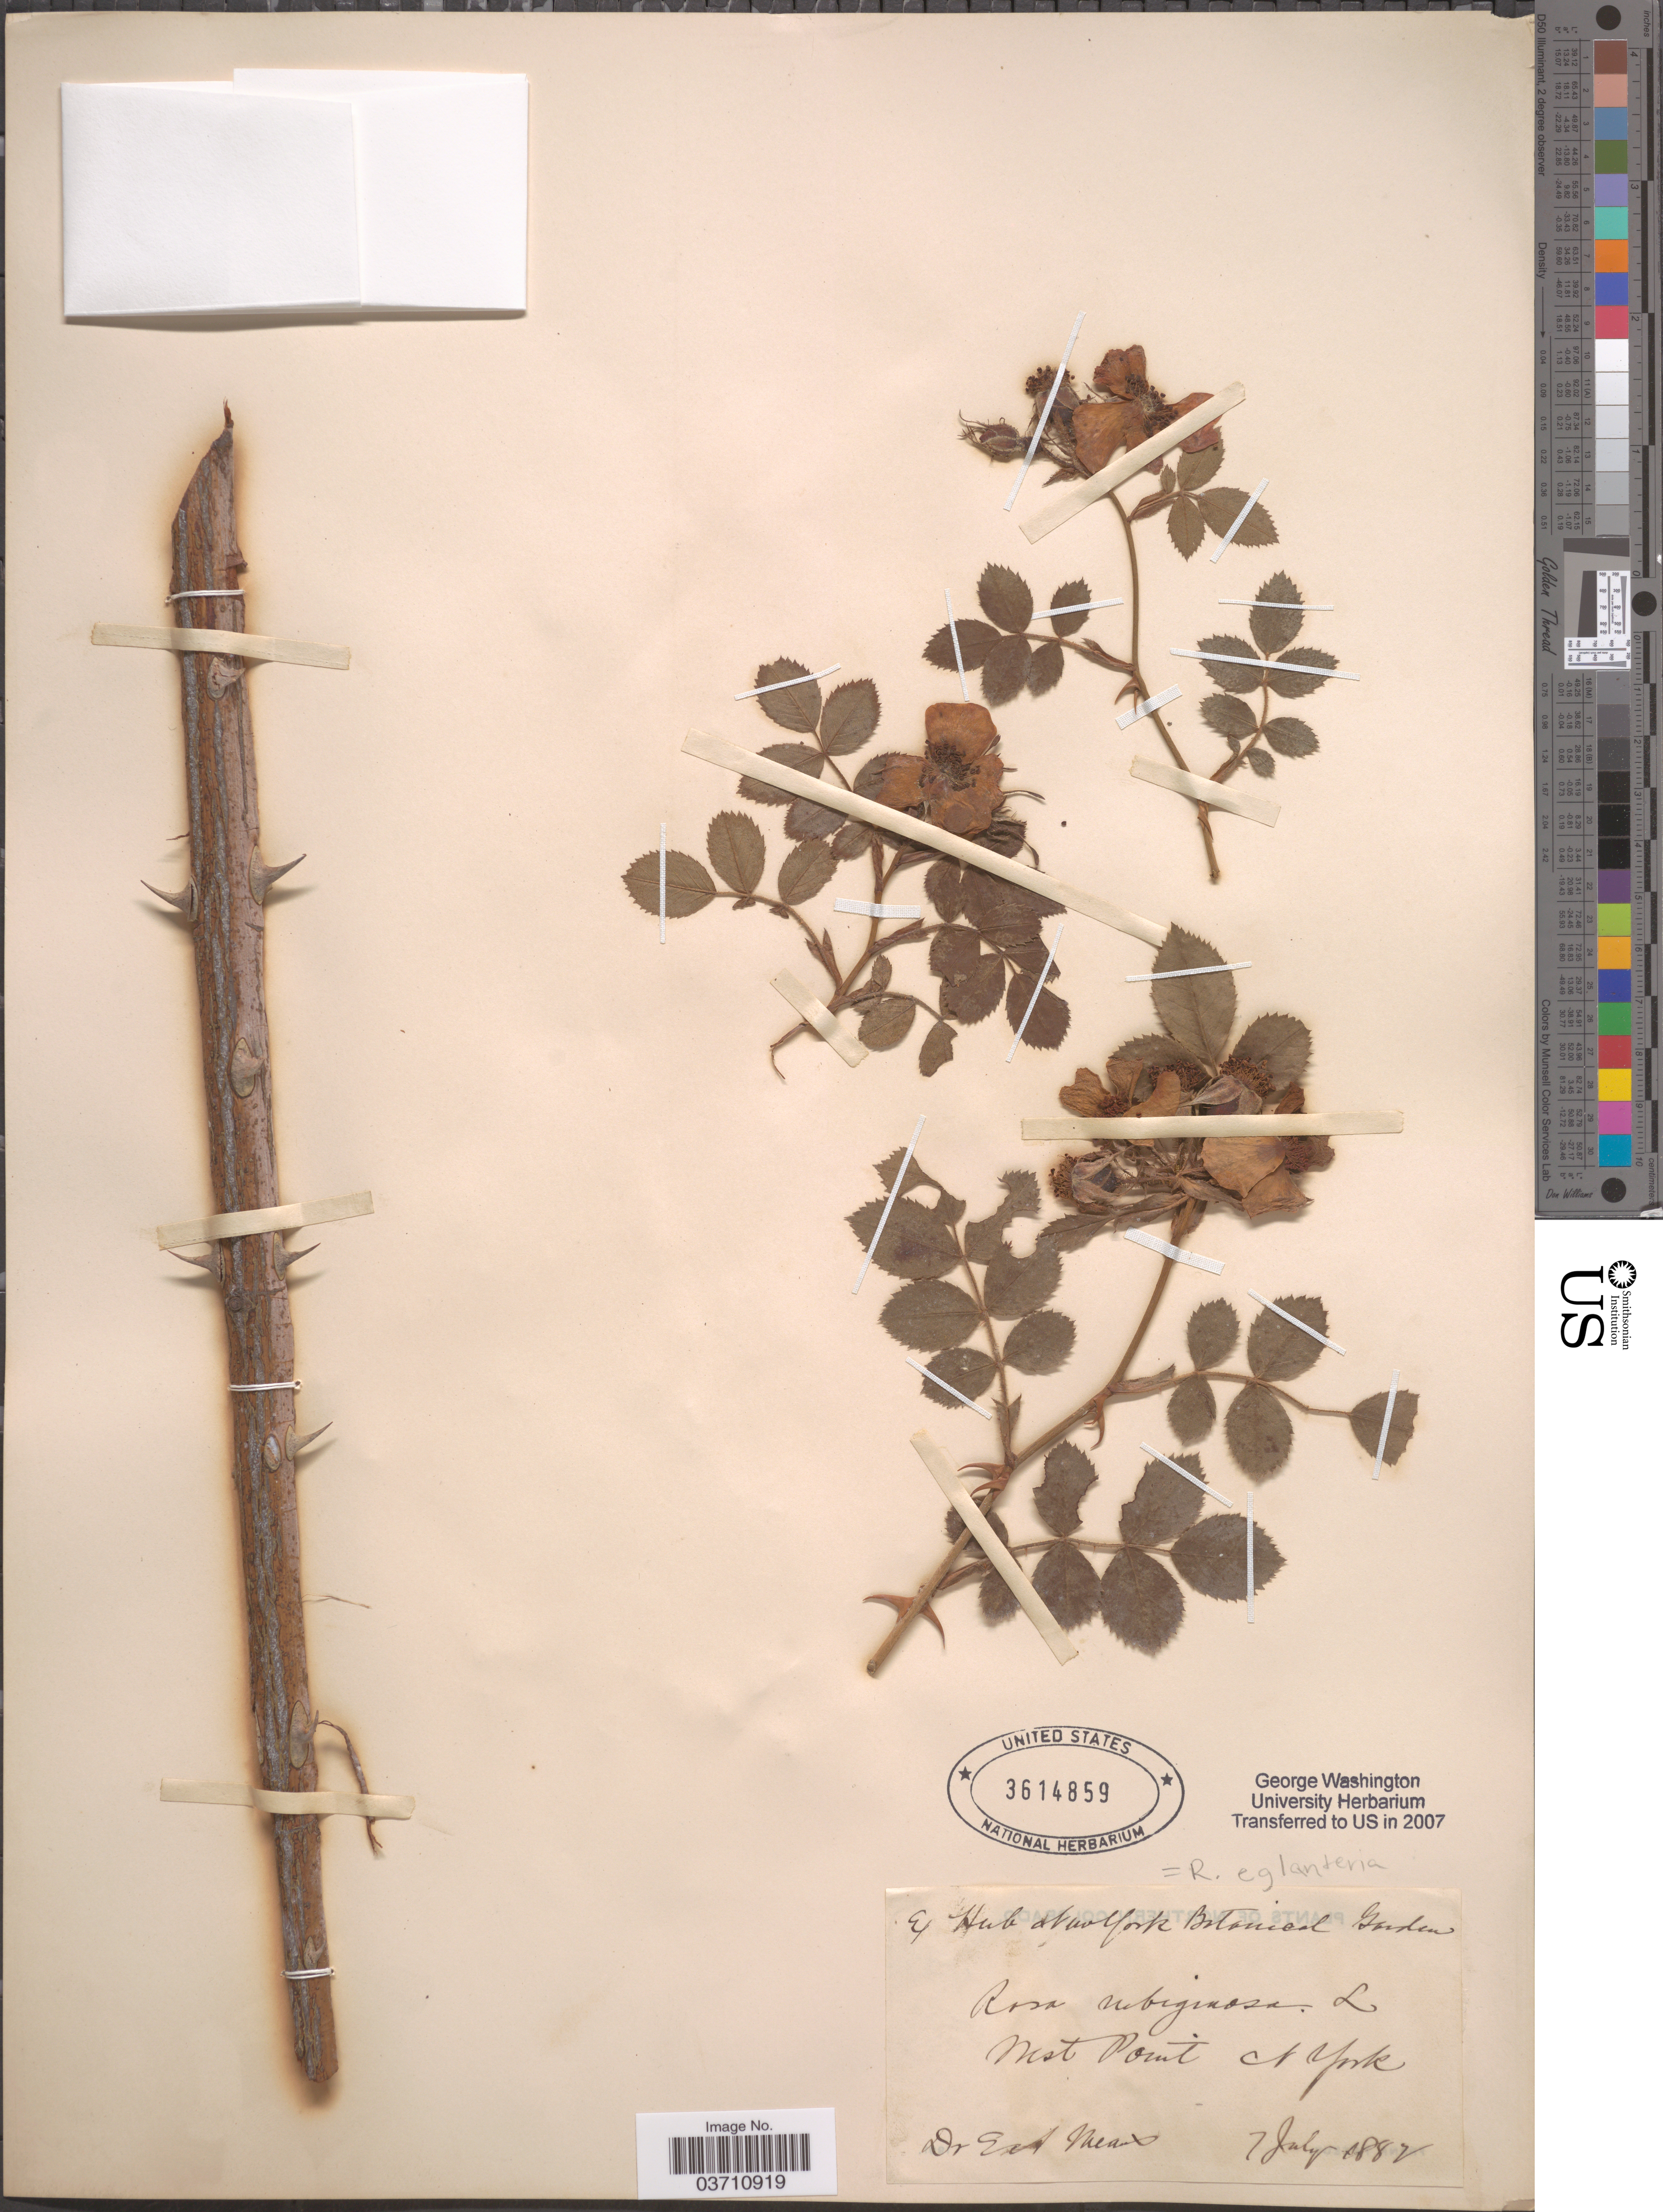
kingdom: Plantae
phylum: Tracheophyta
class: Magnoliopsida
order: Rosales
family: Rosaceae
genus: Rosa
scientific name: Rosa eglanteria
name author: L.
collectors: E. A. Mearns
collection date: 1882-07-07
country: United States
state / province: New York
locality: West Point.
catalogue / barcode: US 3614859